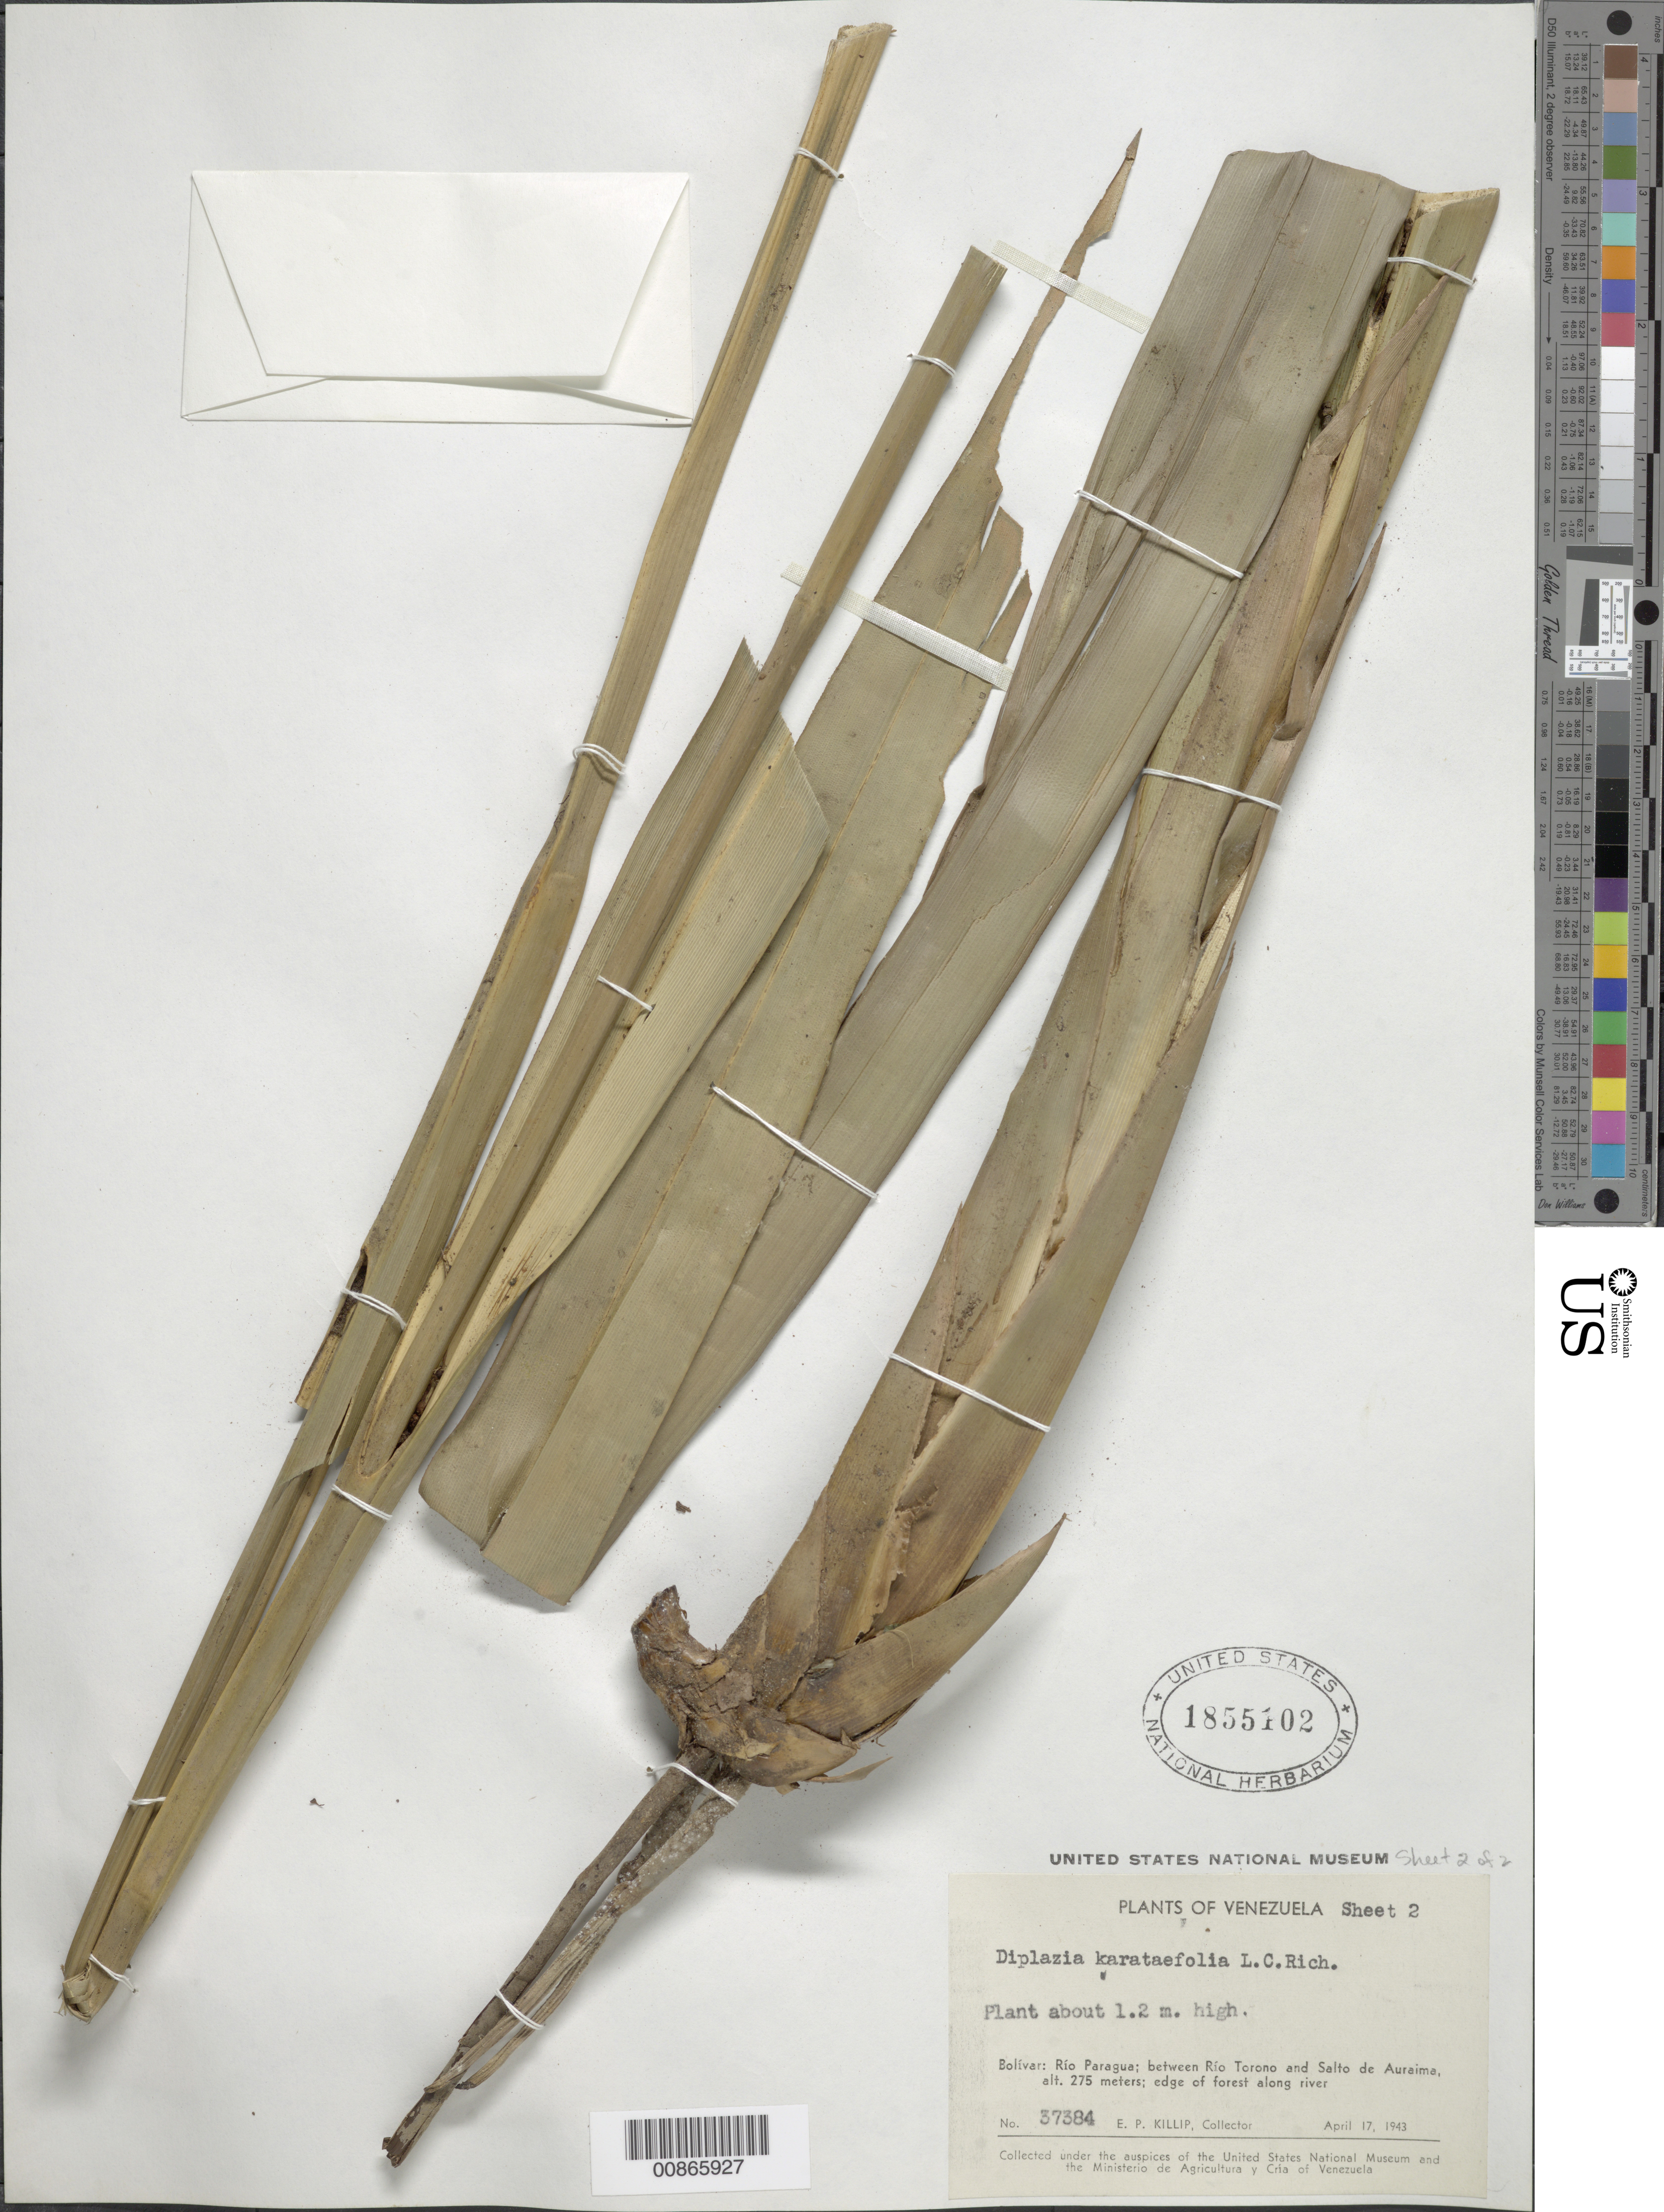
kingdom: Plantae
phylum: Tracheophyta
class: Liliopsida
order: Poales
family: Cyperaceae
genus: Diplasia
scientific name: Diplasia karatifolia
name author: Rich.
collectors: E. P. Killip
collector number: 37384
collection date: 1943-04-17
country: Venezuela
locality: Bolivar: Rio Paragua; between Rio Torono and Salto de Auraima.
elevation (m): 275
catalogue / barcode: US 1855102